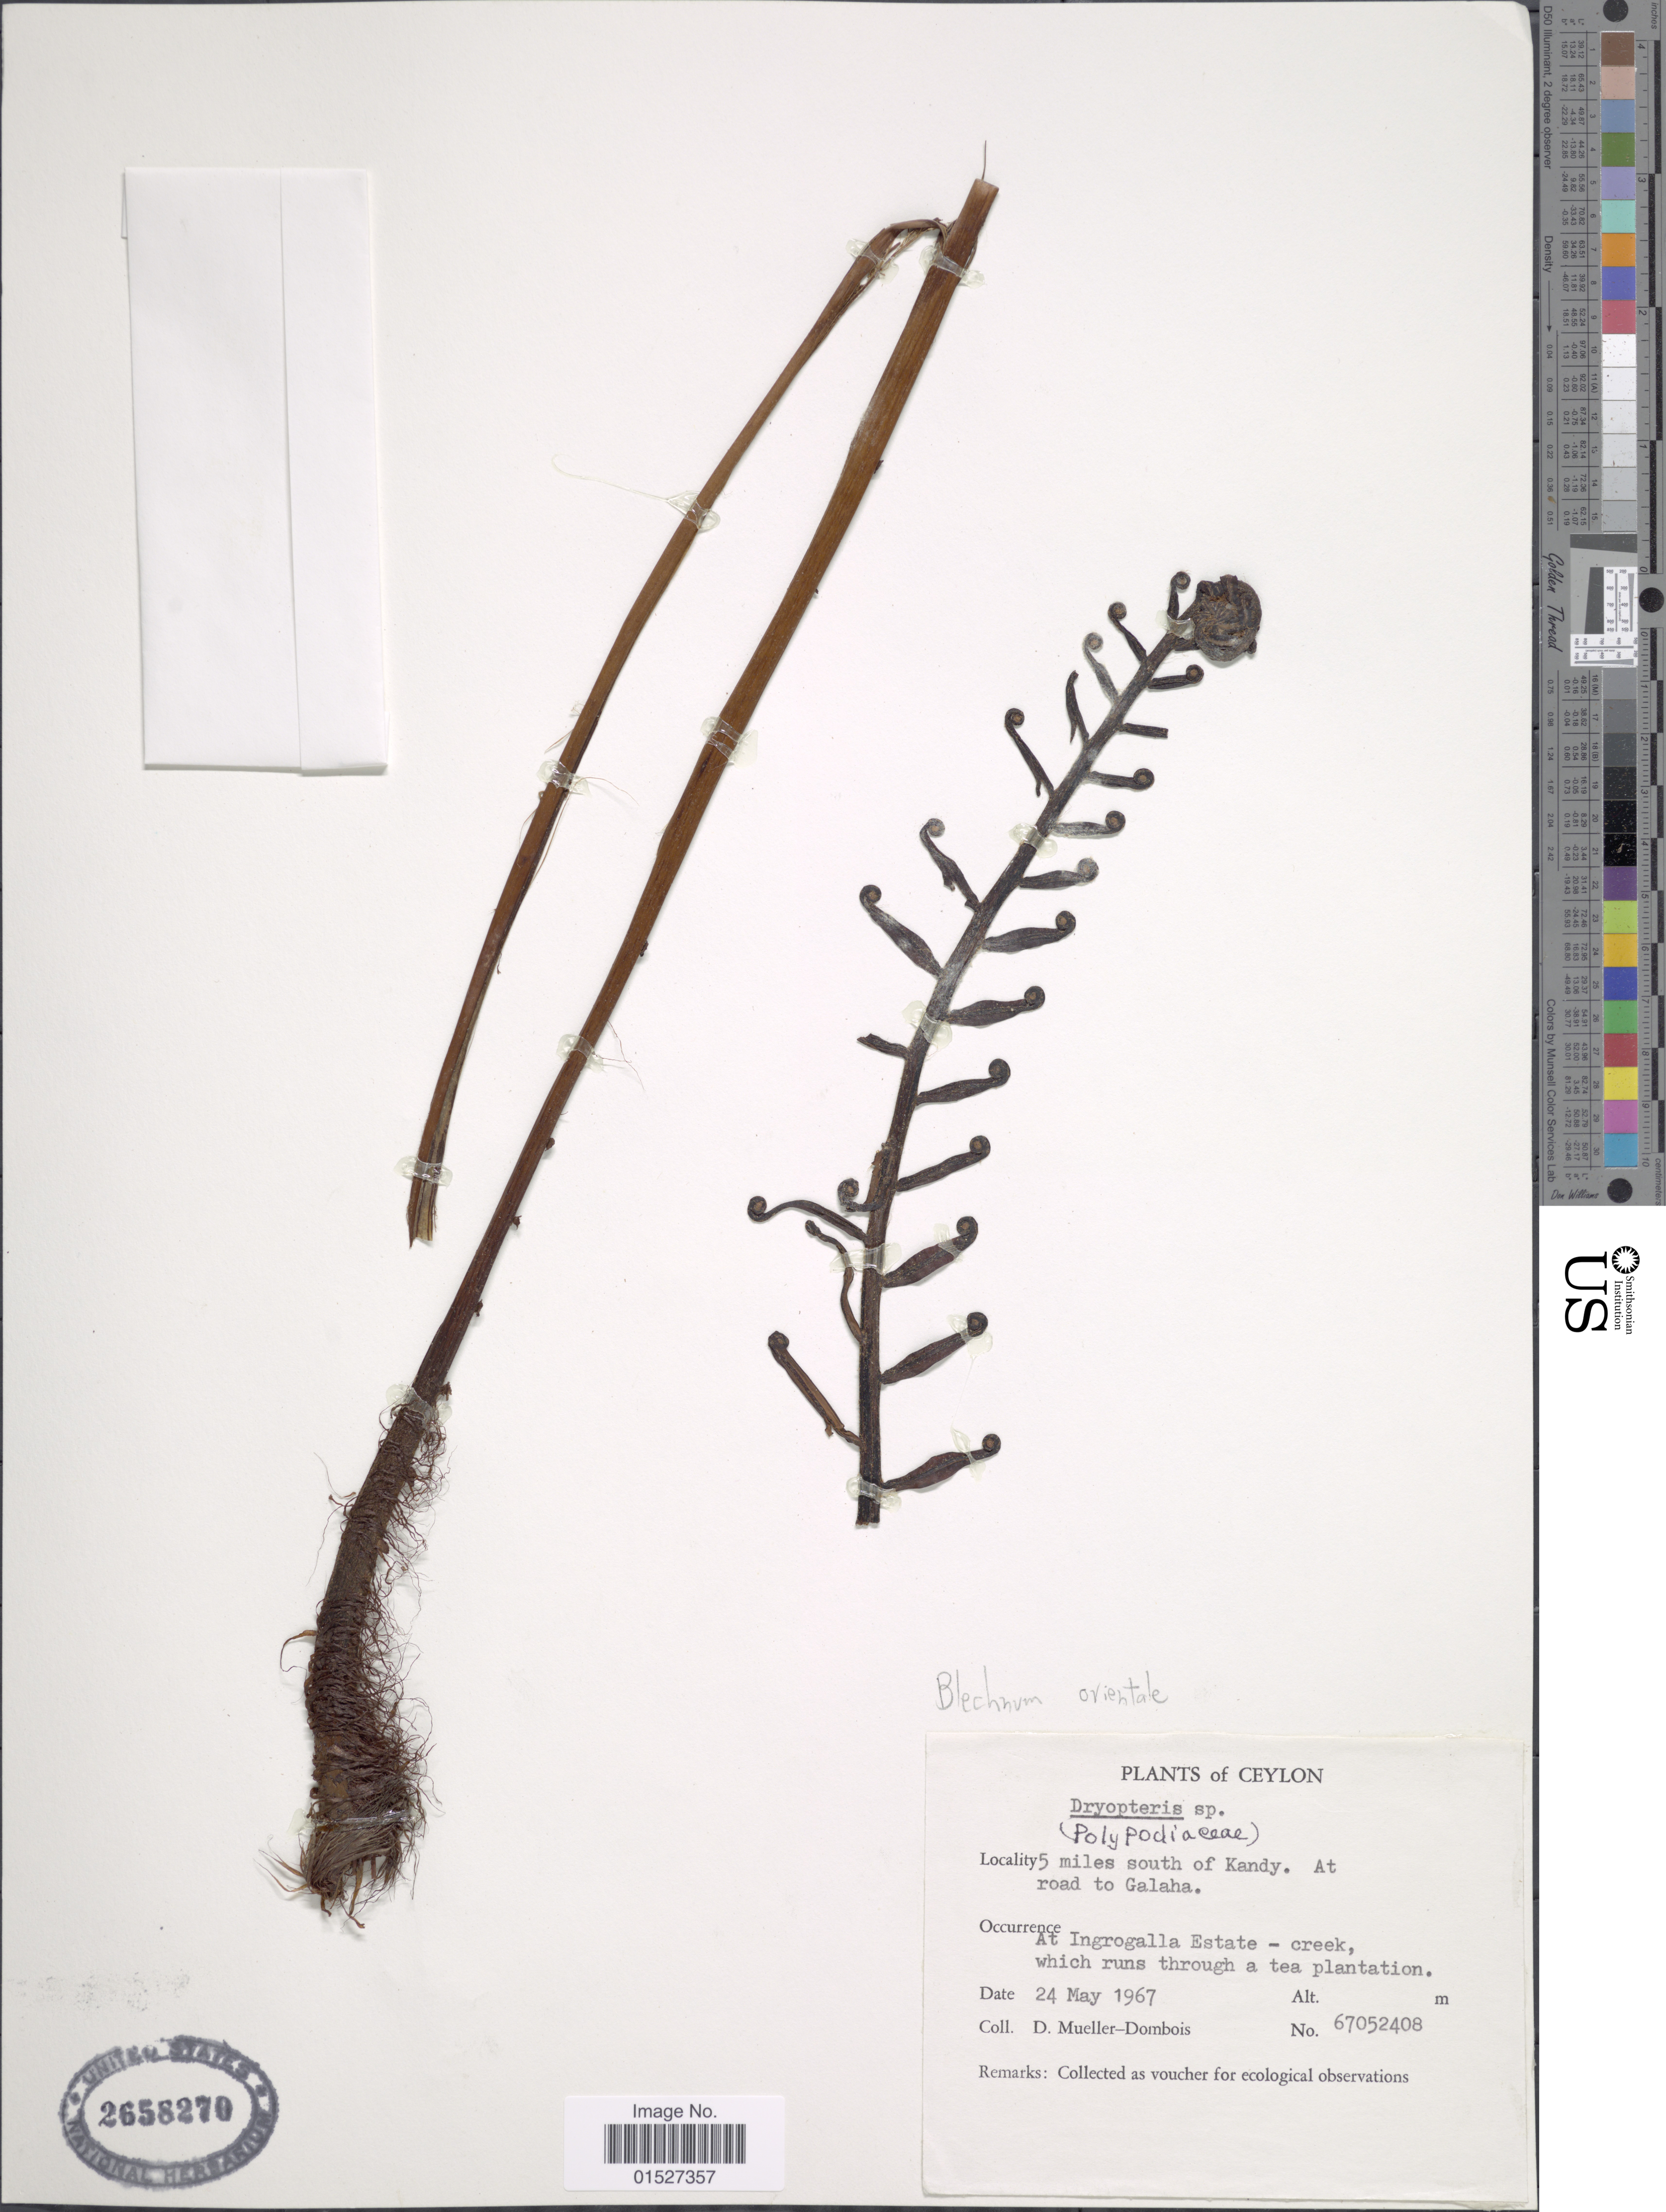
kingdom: Plantae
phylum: Tracheophyta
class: Polypodiopsida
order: Polypodiales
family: Blechnaceae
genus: Blechnum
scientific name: Blechnum orientale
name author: L.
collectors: D. Mueller-Dombois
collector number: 67052408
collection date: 1967-05-24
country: Sri Lanka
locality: Ceylon. 5 miles south of Kandy. At road to Galaha. At Ingrogalla Estate-creek, which runs through a tea plantation.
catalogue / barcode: US 2658270